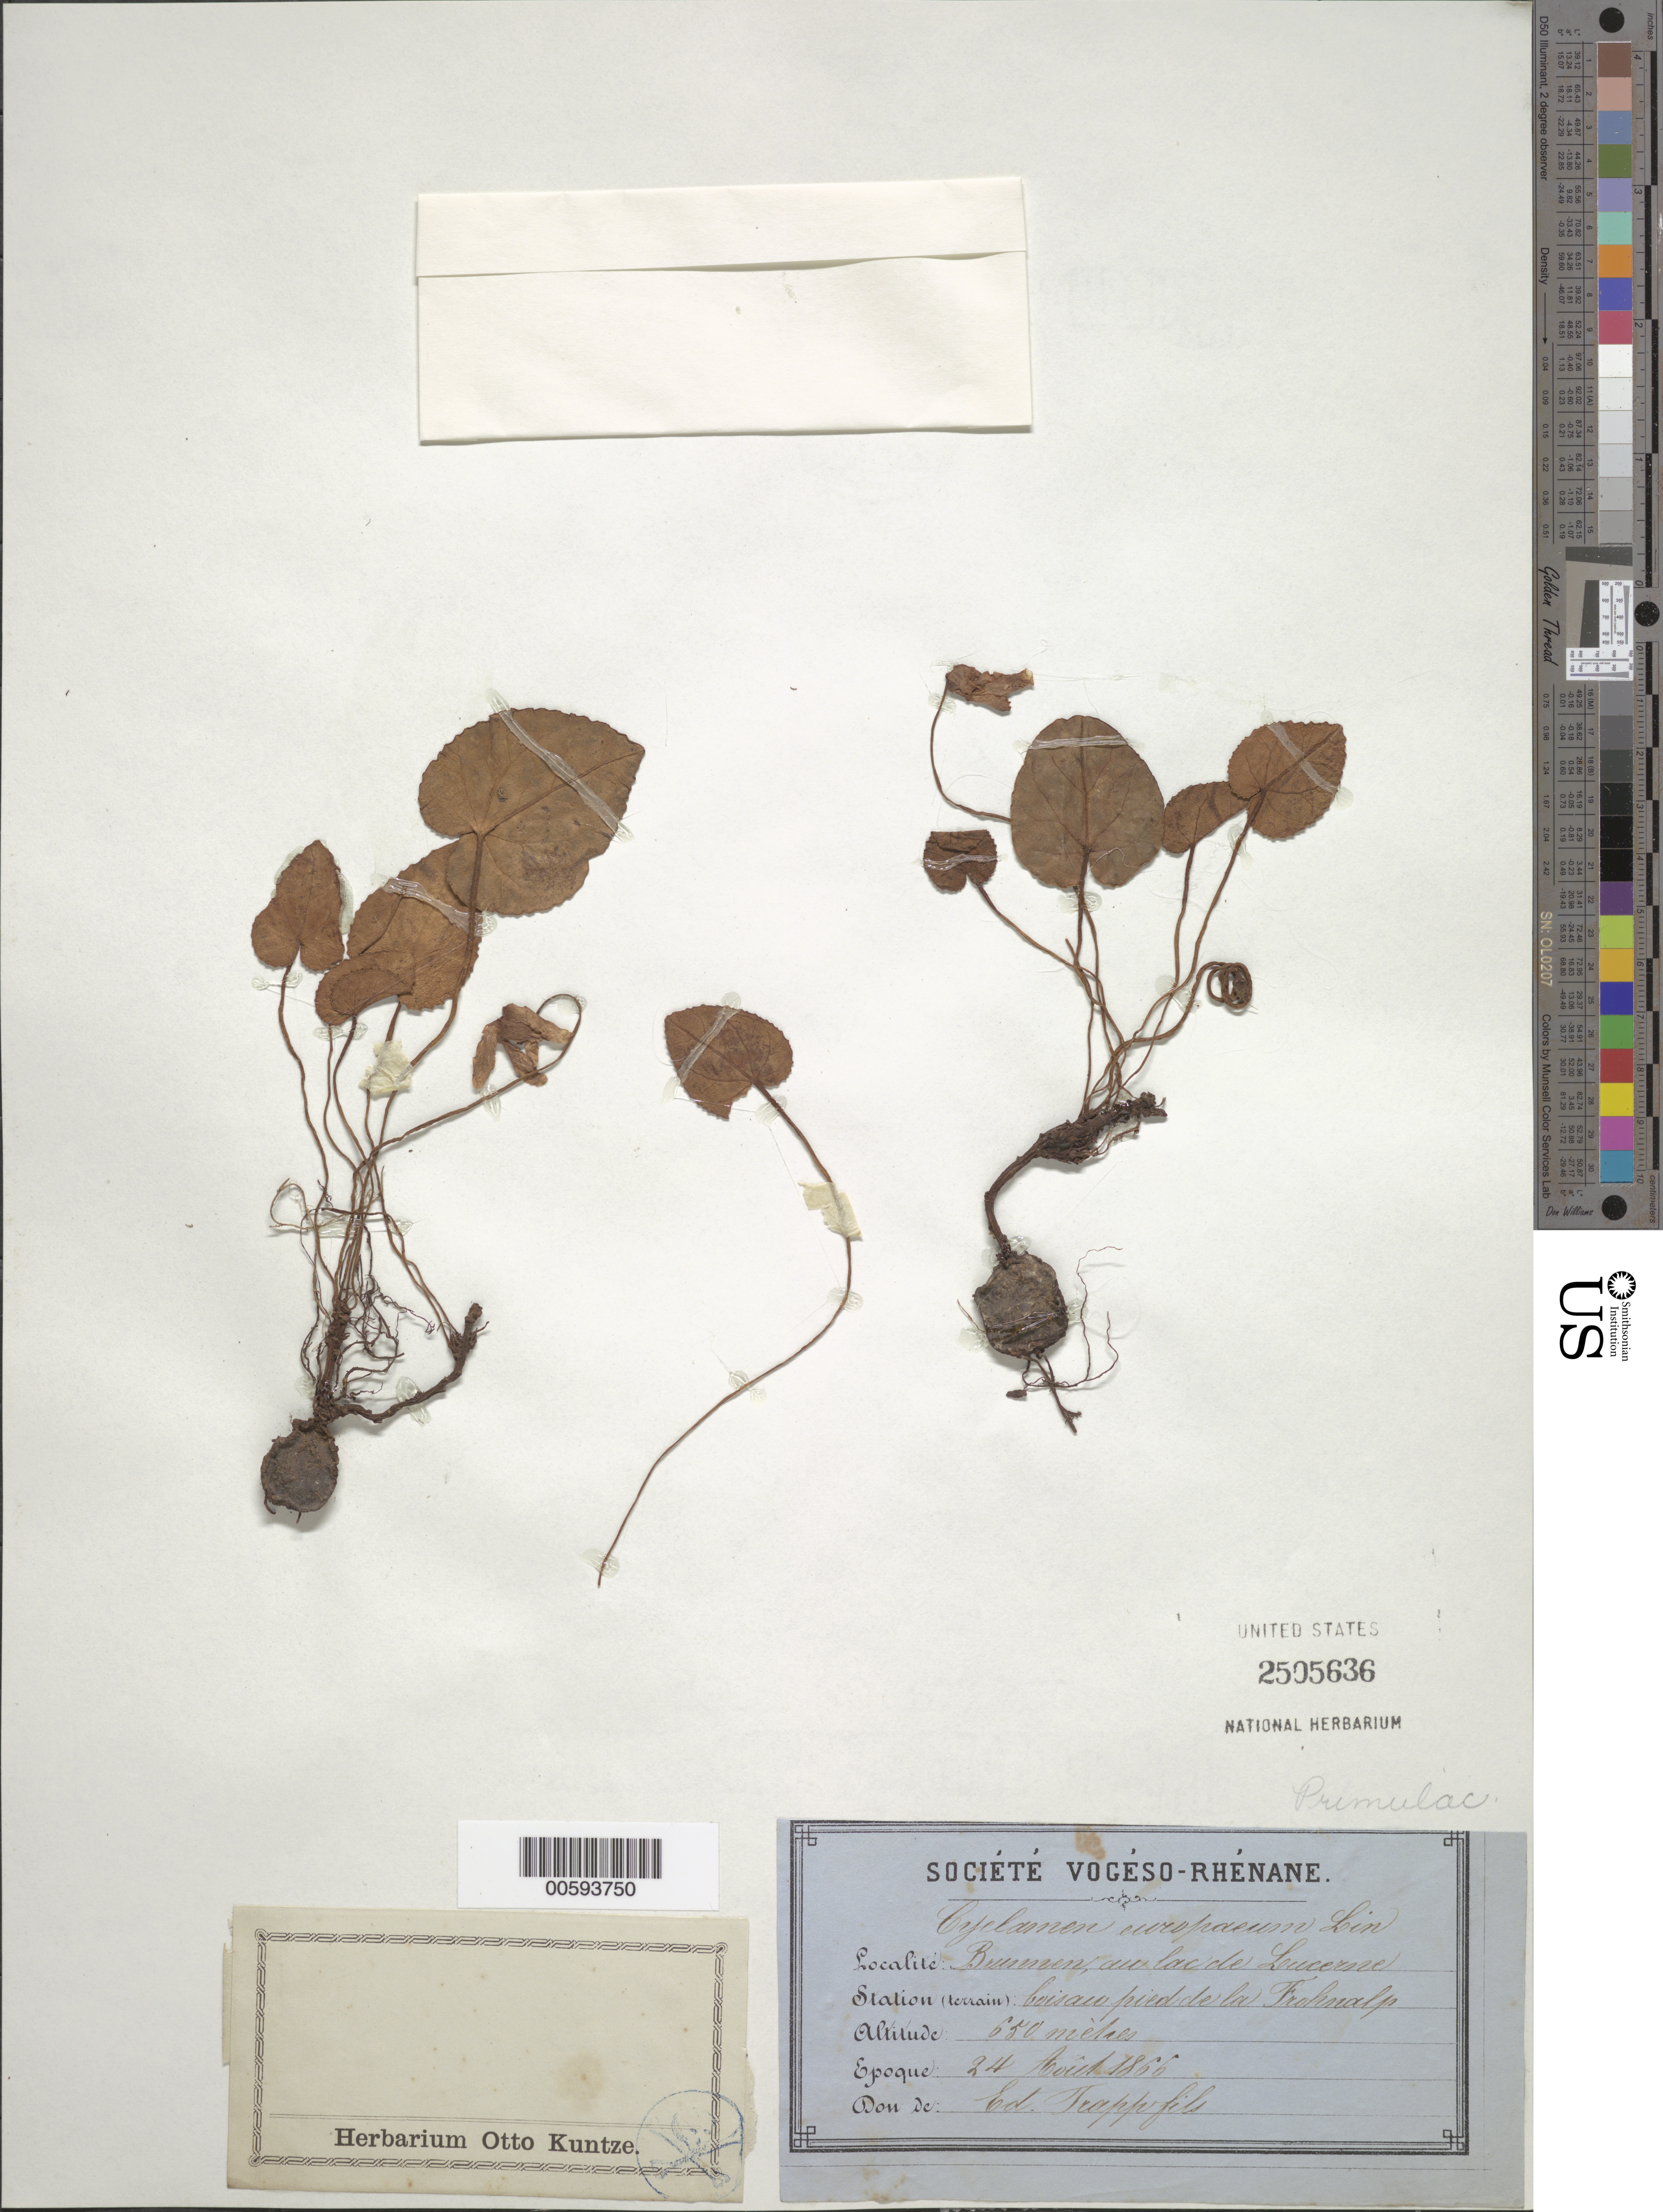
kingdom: Plantae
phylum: Tracheophyta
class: Magnoliopsida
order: Ericales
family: Primulaceae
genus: Cyclamen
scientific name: Cyclamen europaeum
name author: L.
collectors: C.E.O. Kuntze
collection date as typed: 24 Aug 1866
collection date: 1866-08-24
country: Switzerland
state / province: Lucerne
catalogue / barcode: US 2505636